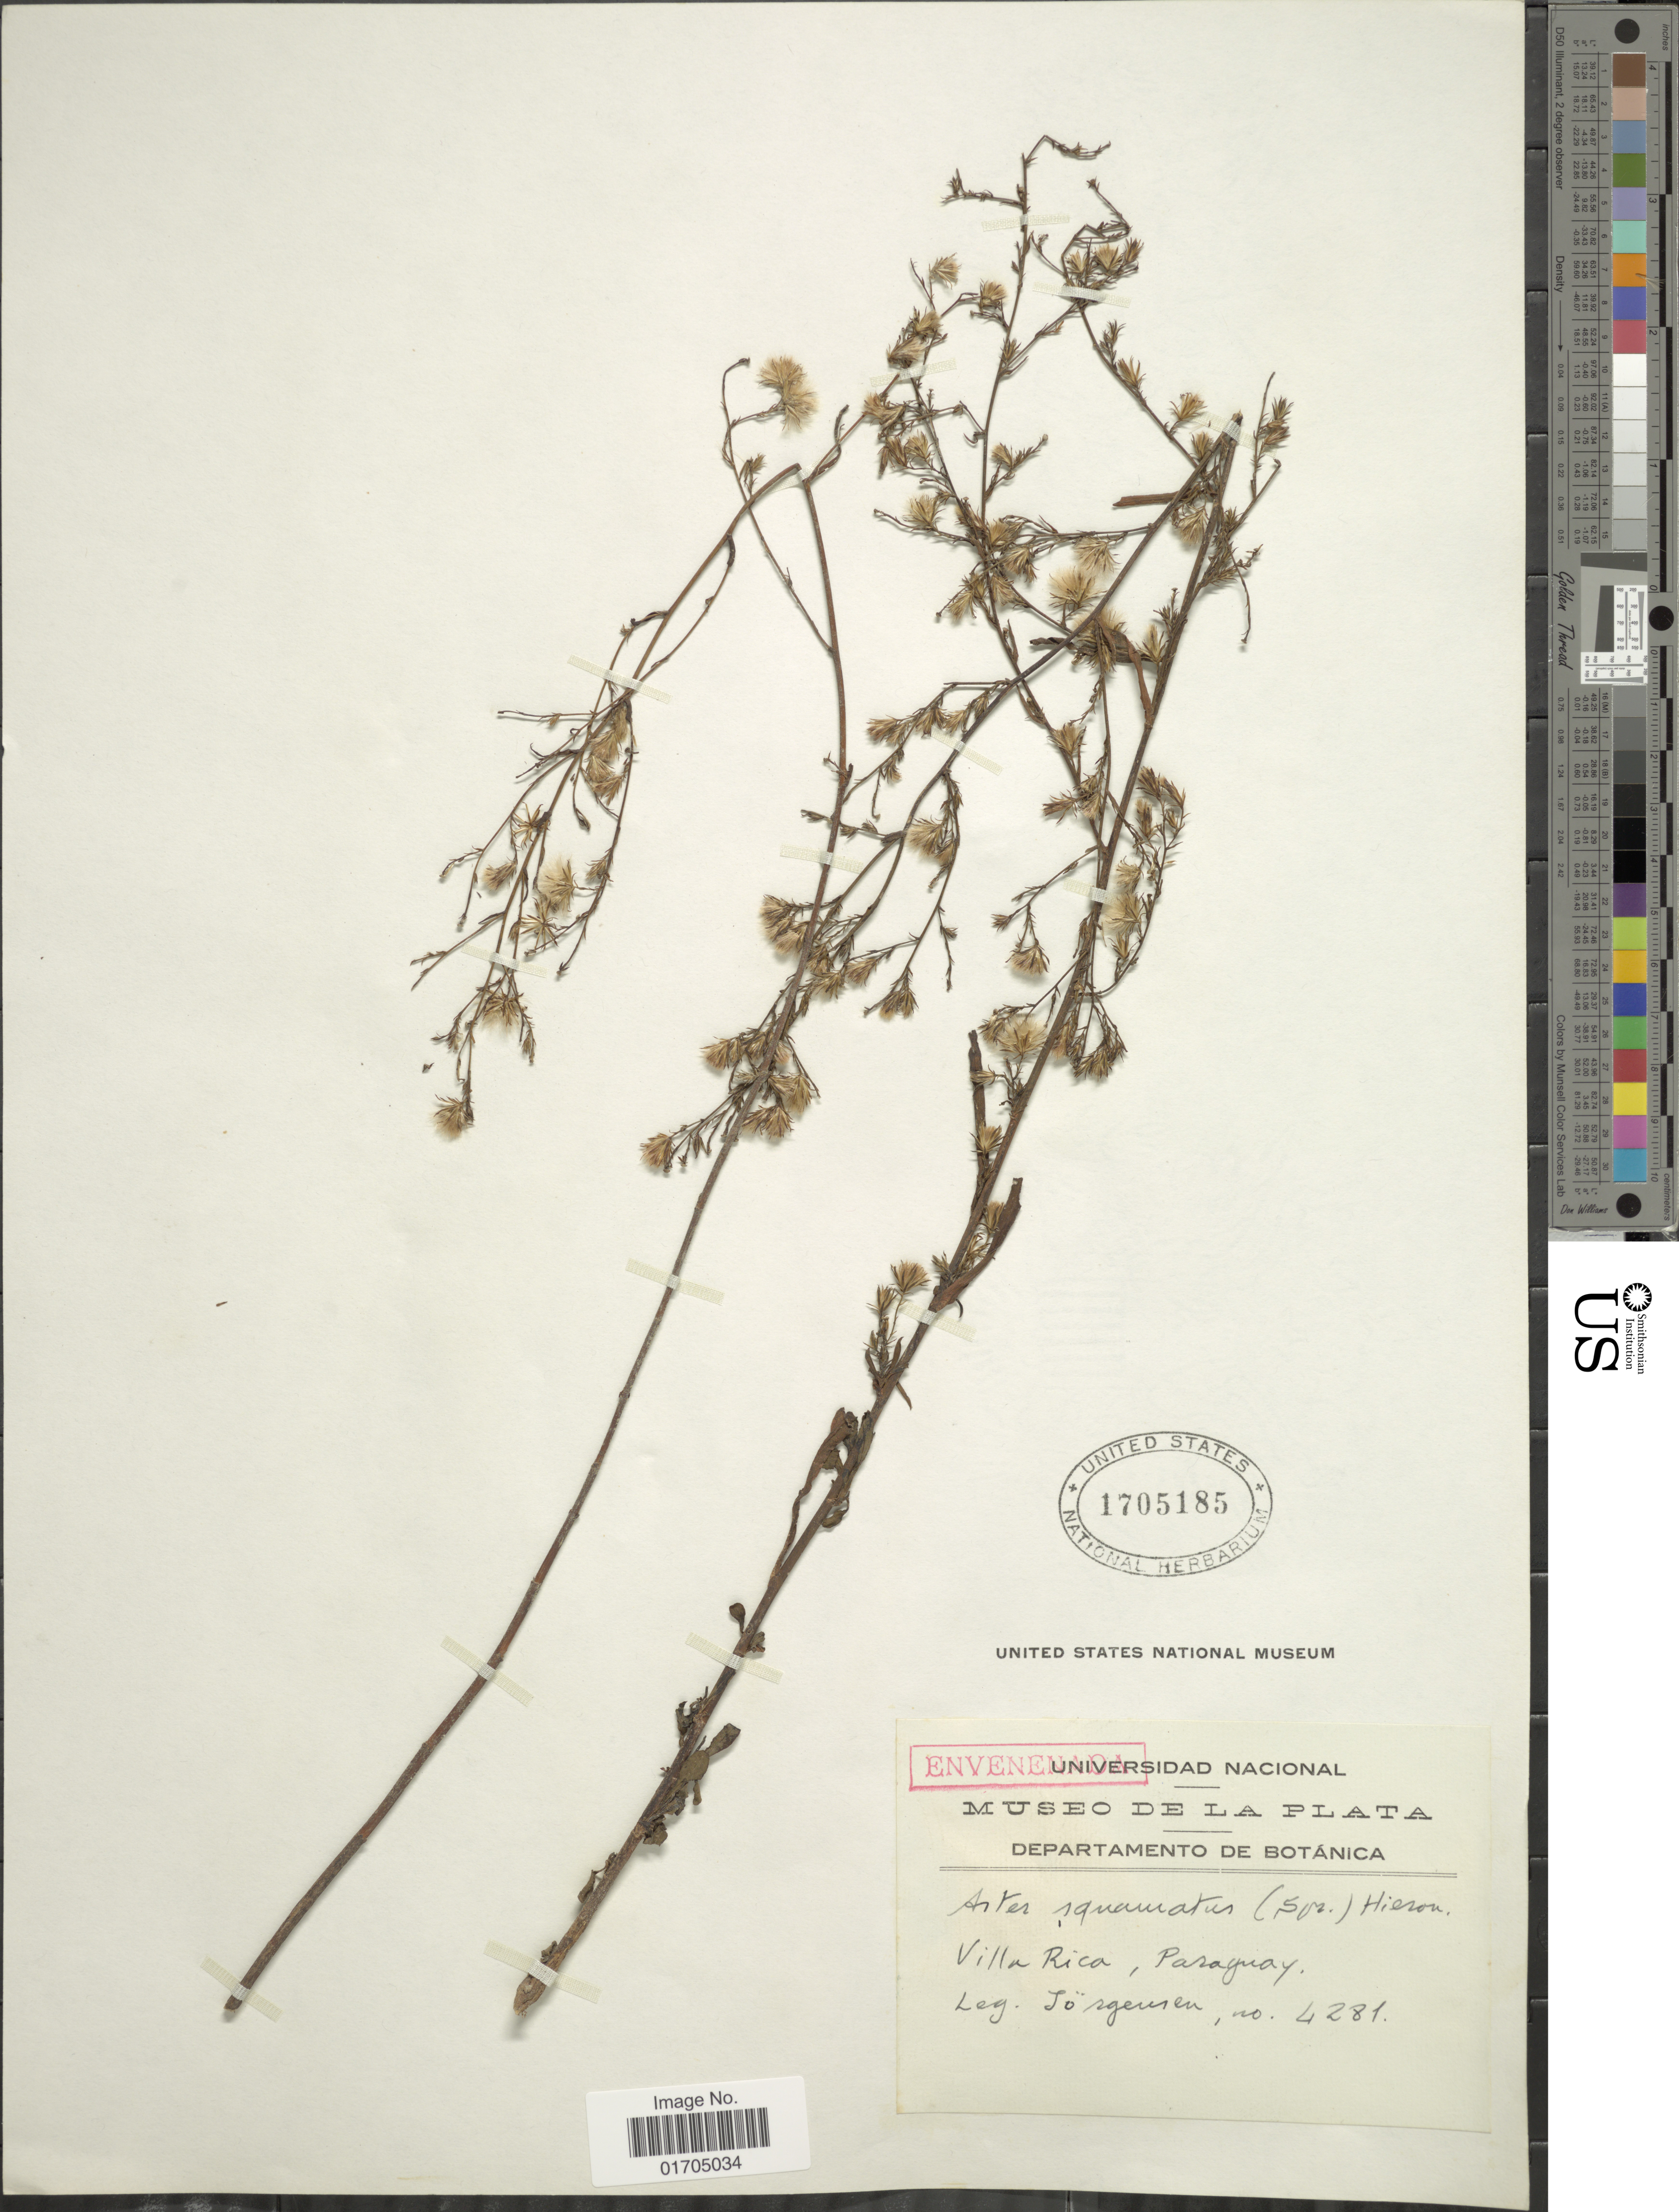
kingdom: Plantae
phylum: Tracheophyta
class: Magnoliopsida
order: Asterales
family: Asteraceae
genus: Symphyotrichum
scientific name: Symphyotrichum squamatum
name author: (Spreng.) G.L. Nesom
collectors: Jorgensen, --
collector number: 4281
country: Paraguay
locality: Villa Rica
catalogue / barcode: US 1705185